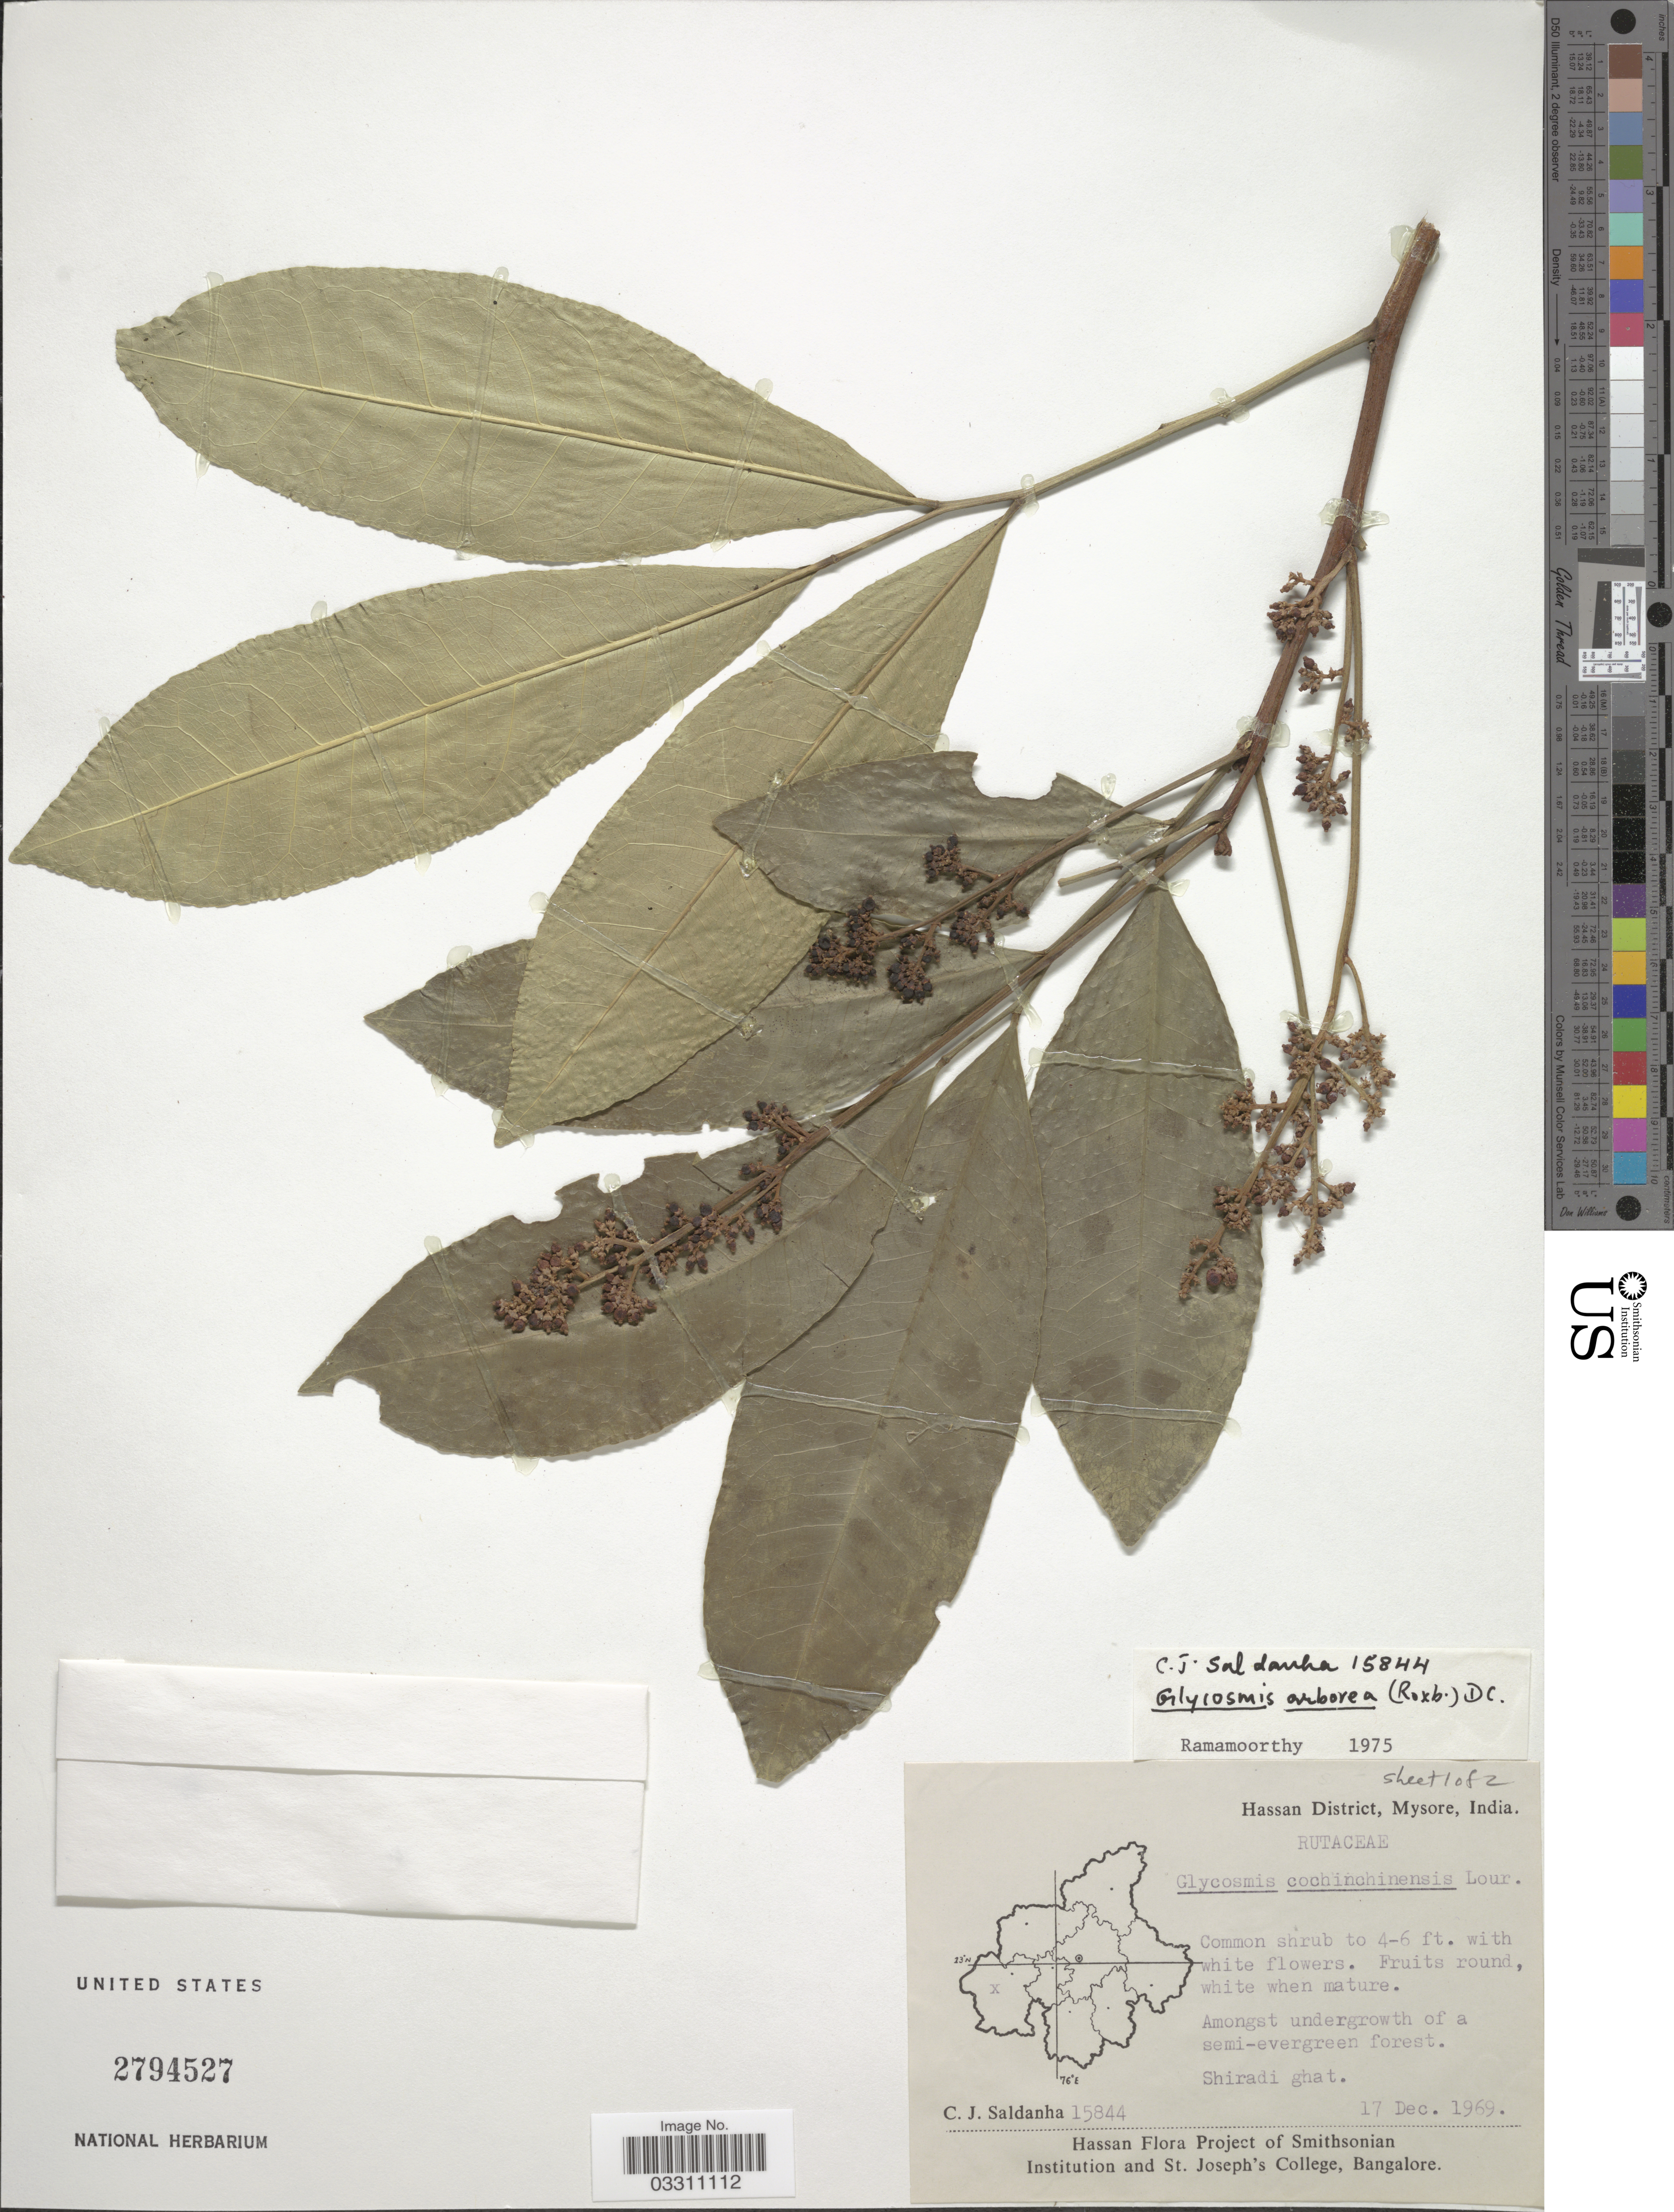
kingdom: Plantae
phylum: Tracheophyta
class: Magnoliopsida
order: Sapindales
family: Rutaceae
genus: Glycosmis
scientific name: Glycosmis pentaphylla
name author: (Retz.) DC.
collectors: C. Saldanha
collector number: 15844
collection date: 1969-12-17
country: India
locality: Hassan District, Mysore, Shiradi ghat.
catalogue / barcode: US 2794527